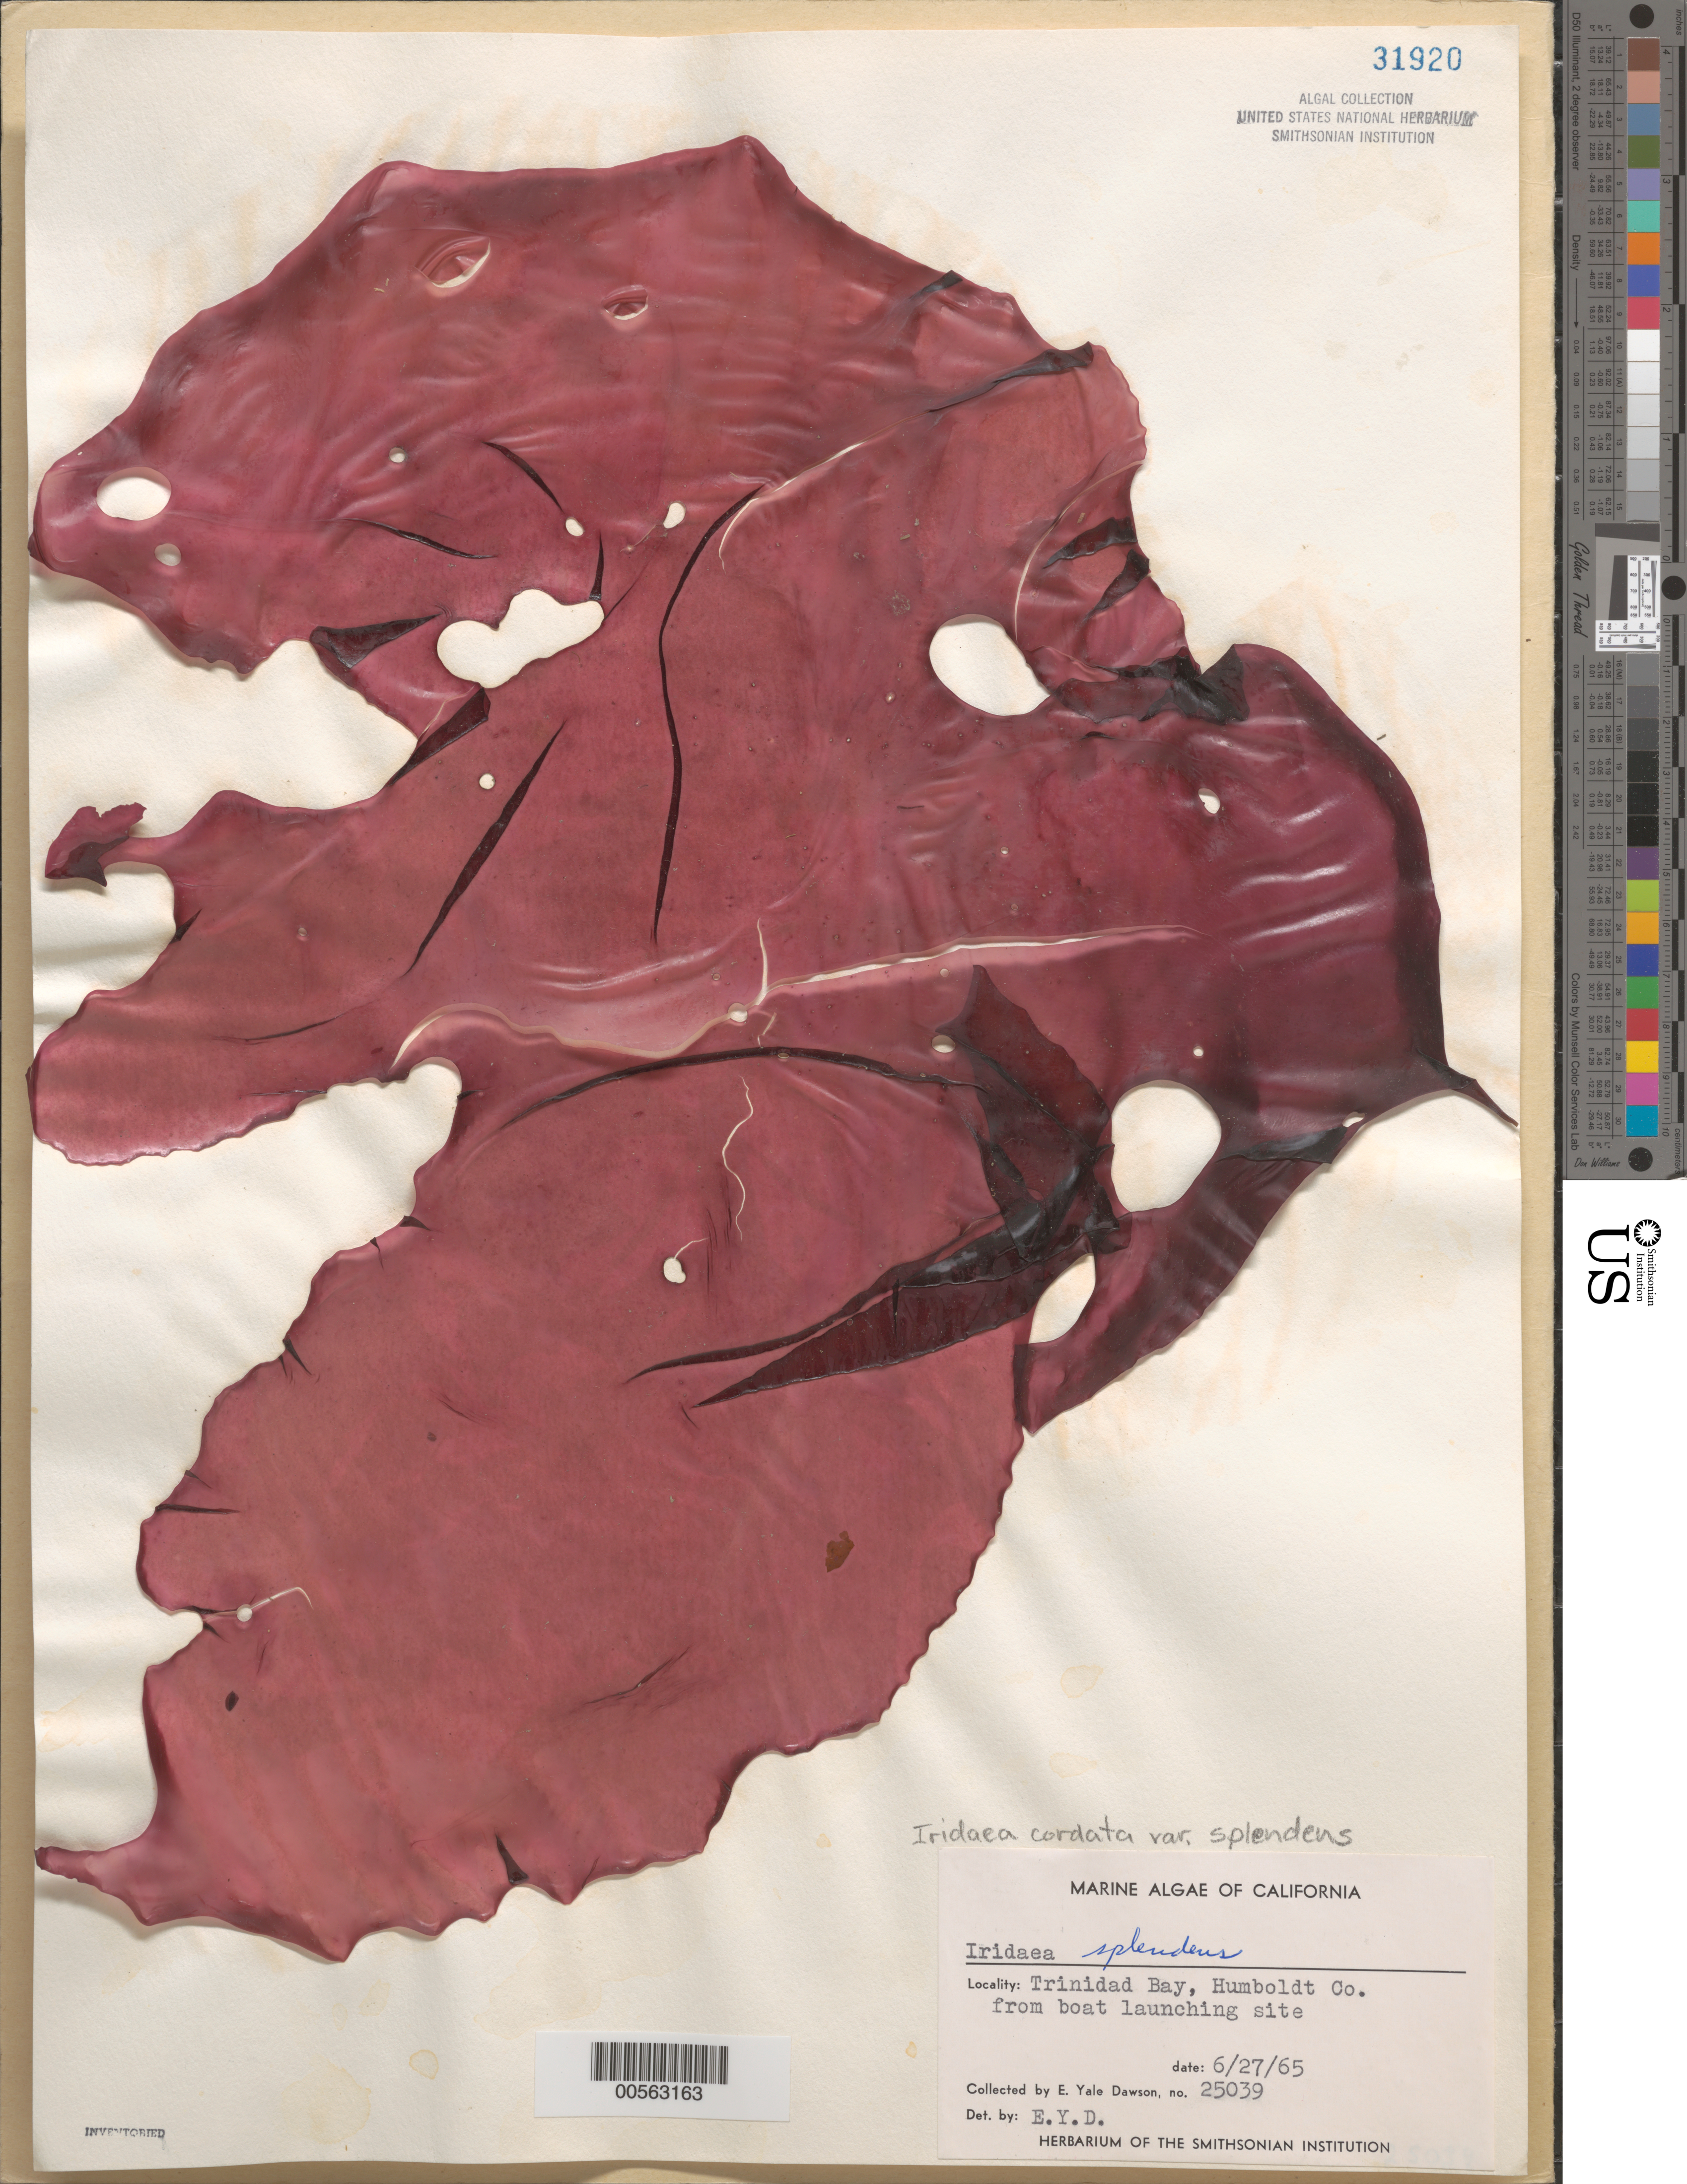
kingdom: Plantae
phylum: Rhodophyta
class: Florideophyceae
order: Gigartinales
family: Gigartinaceae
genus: Iridaea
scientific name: Iridaea cordata var. splendens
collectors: E. Y. Dawson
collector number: EYD 25039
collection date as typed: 27 Jun 1965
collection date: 1965-06-27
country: United States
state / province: California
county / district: Humboldt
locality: Trinidad Bay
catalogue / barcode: US 31920